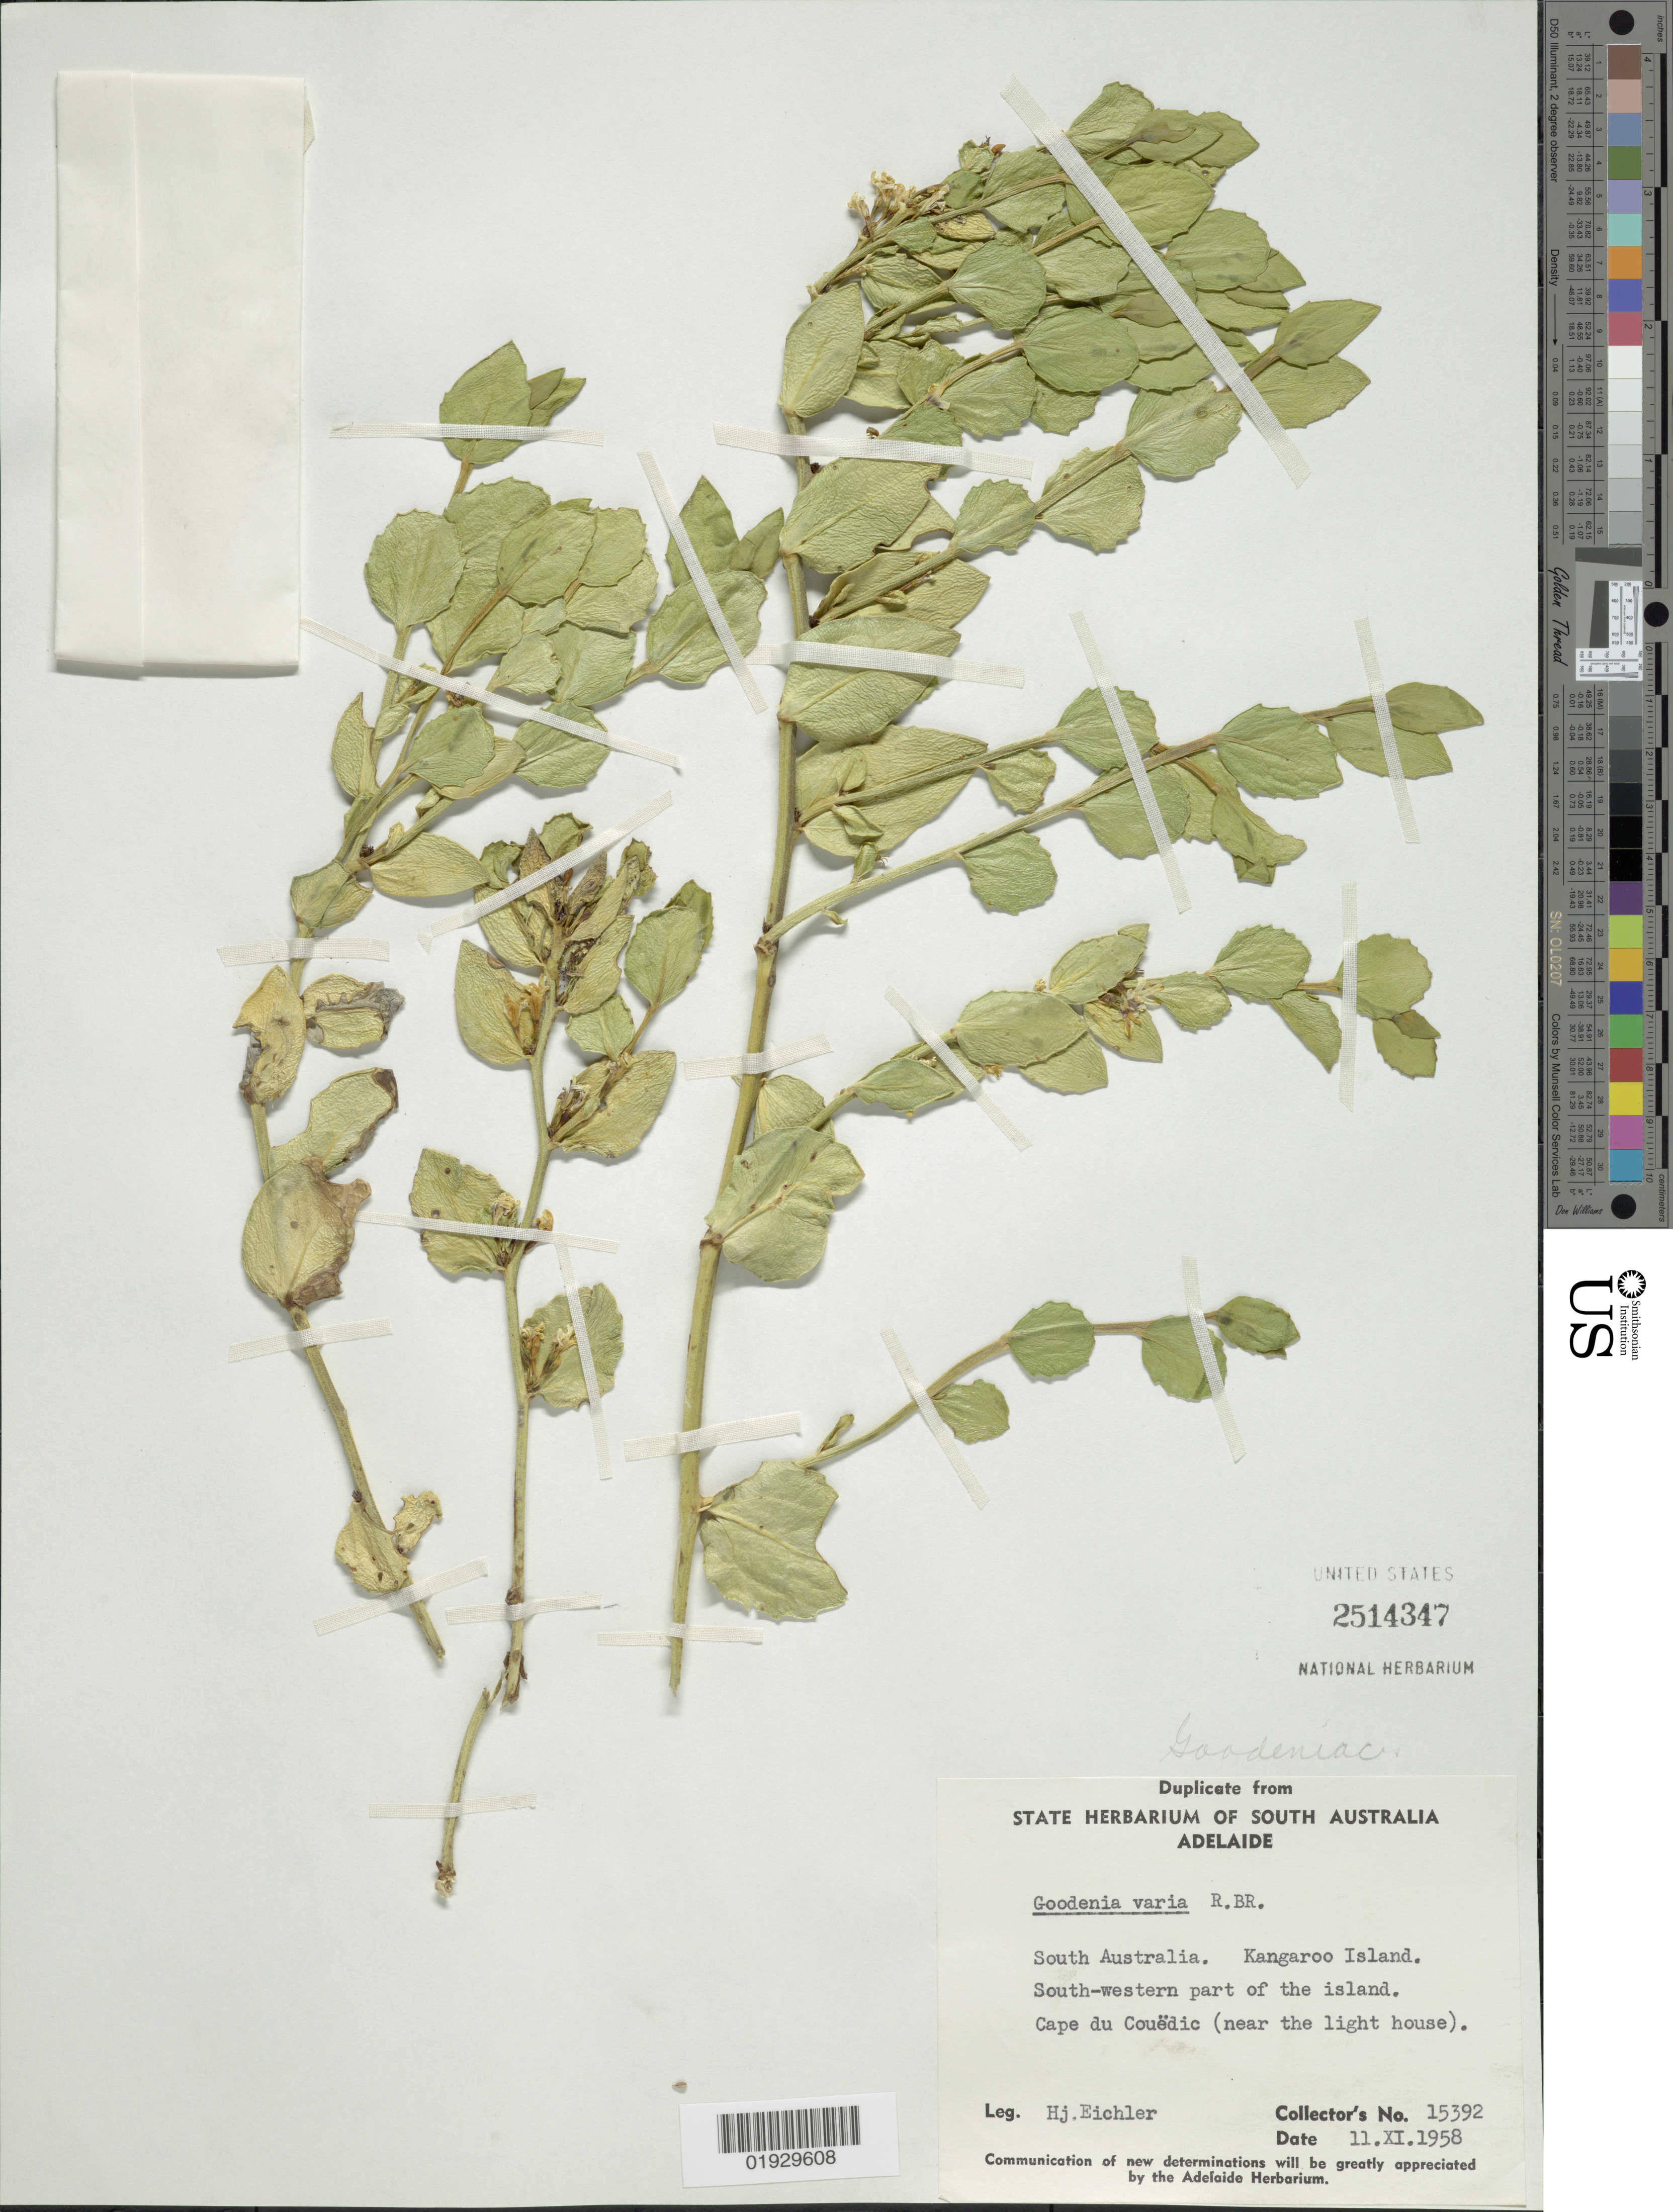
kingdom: Plantae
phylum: Tracheophyta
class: Magnoliopsida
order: Asterales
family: Goodeniaceae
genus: Goodenia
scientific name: Goodenia varia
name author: R. Br.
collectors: H. Eichler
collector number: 15392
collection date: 1958-11-11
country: Australia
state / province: South Australia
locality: Kangaroo Island. South-western part of the island. Cape du Couëdic (near the light house).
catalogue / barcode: US 2514347